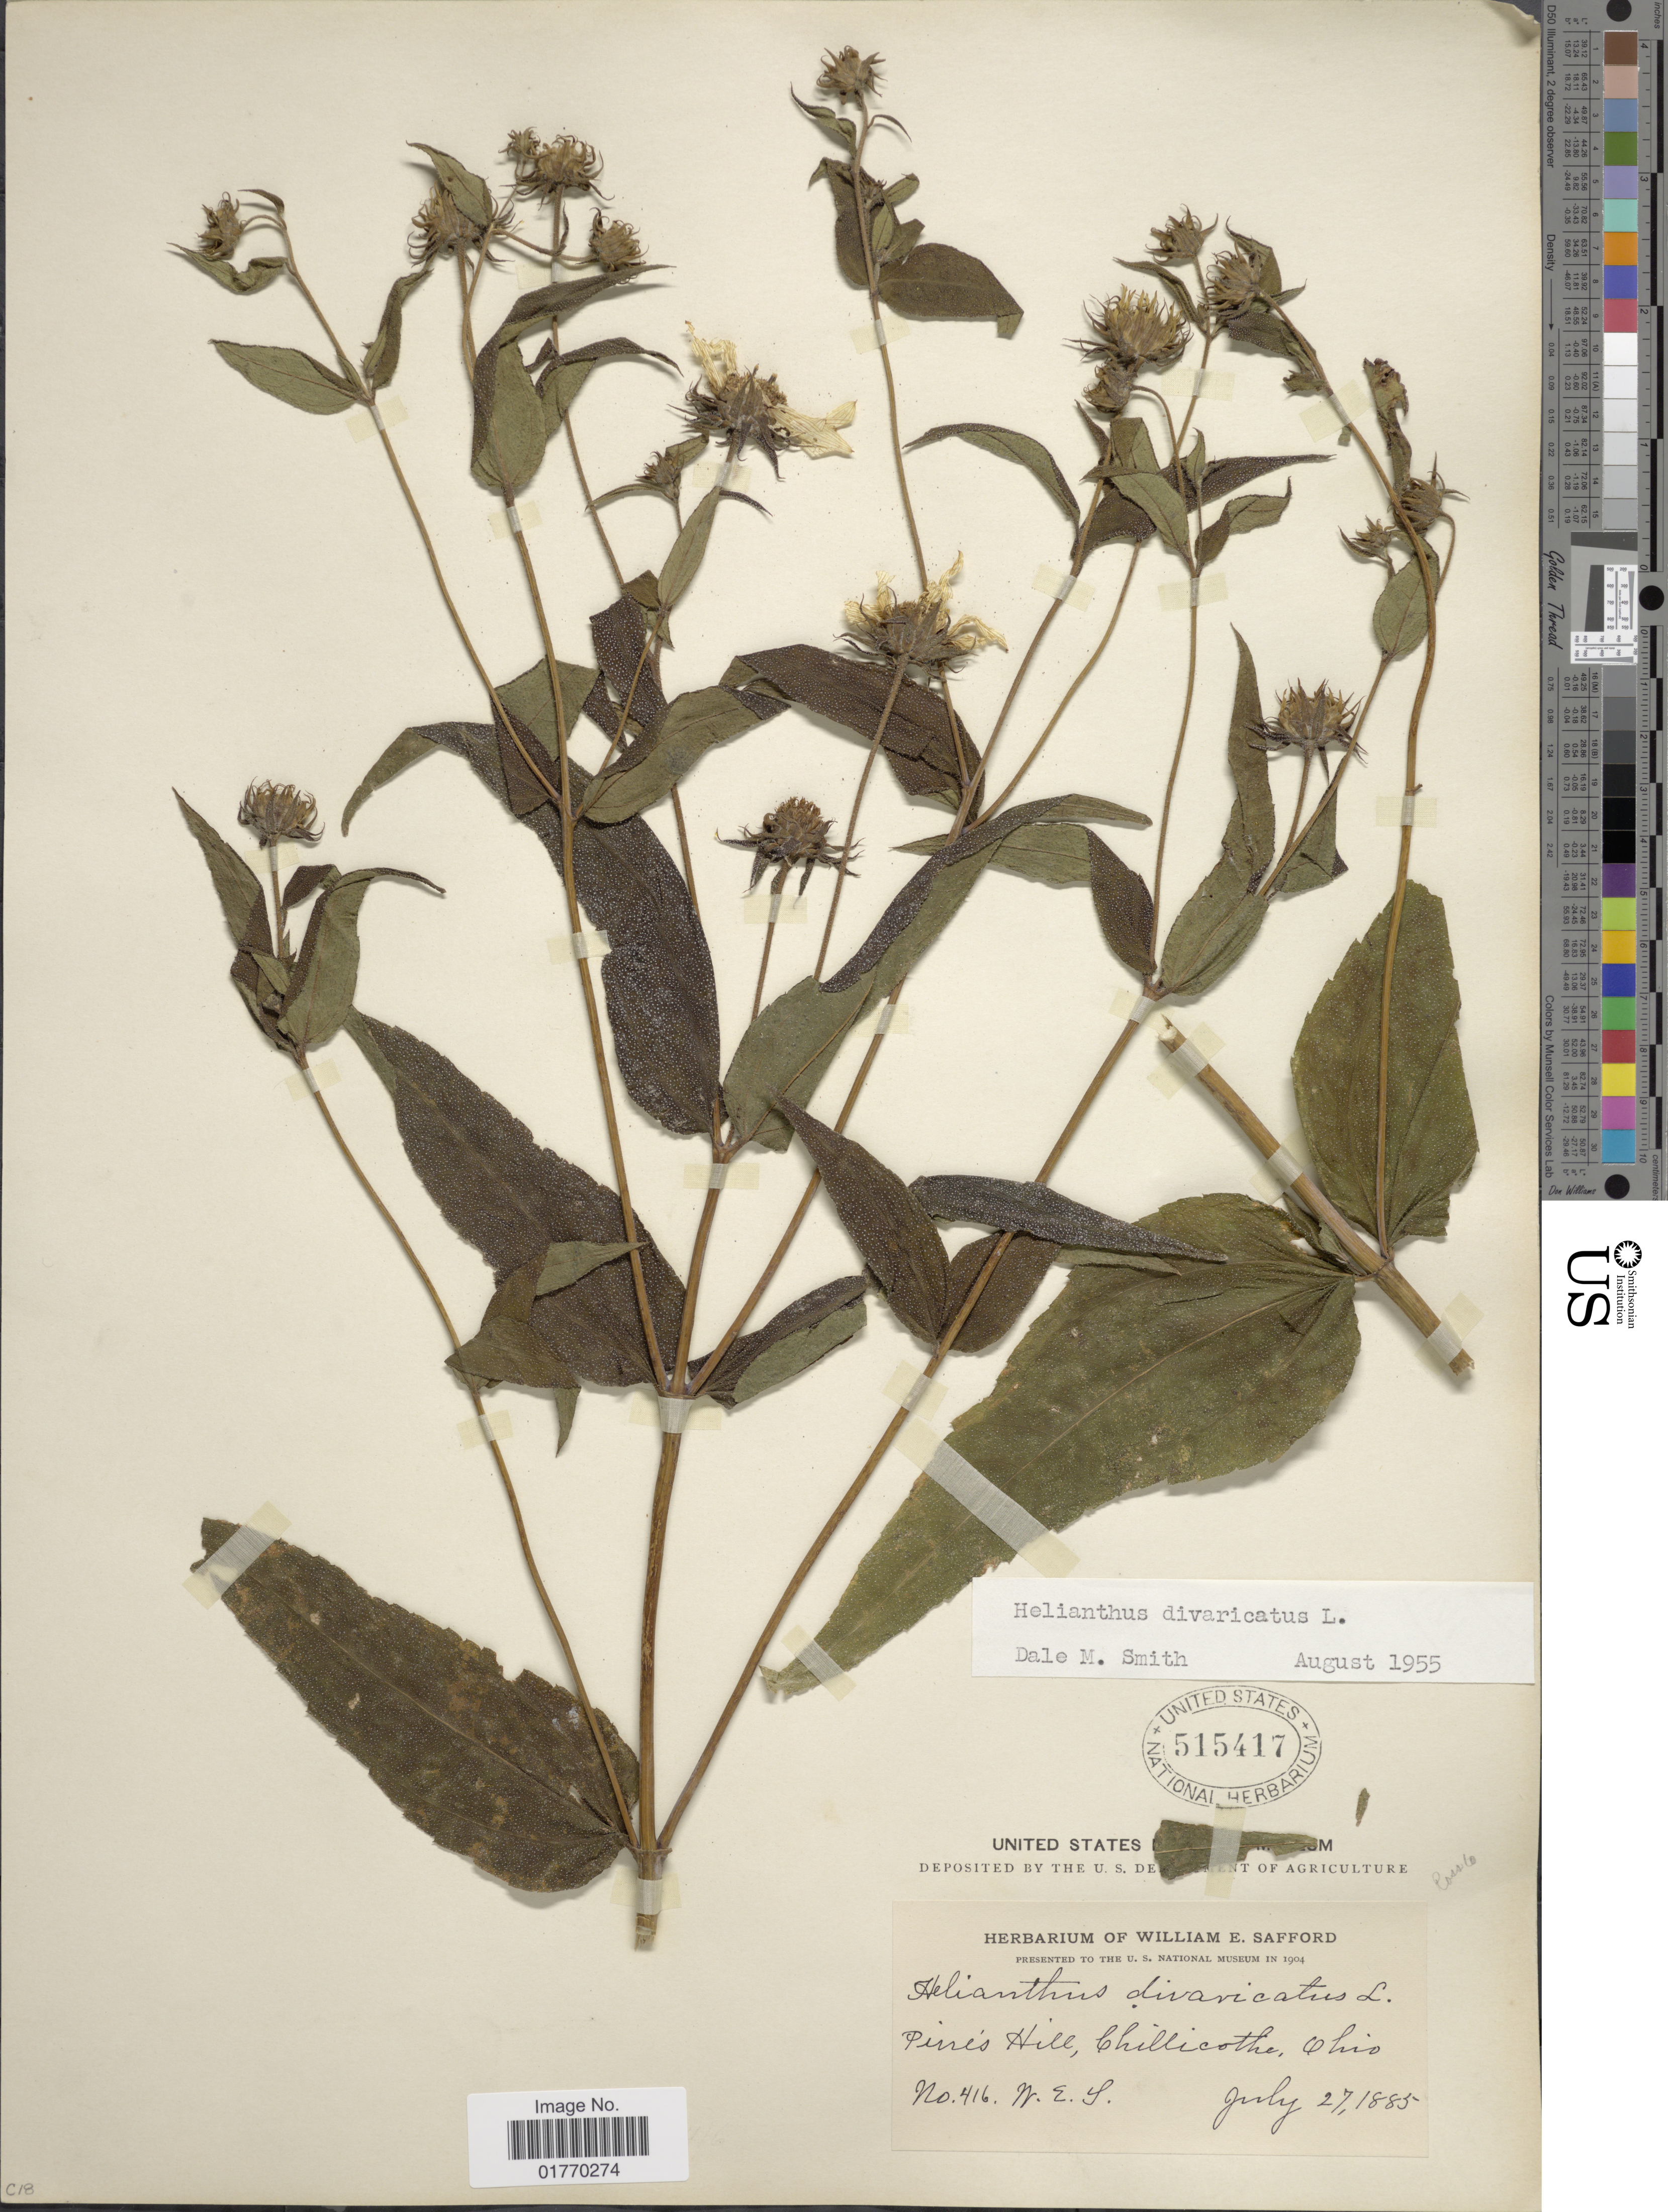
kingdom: Plantae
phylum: Tracheophyta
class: Magnoliopsida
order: Asterales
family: Asteraceae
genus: Helianthus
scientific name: Helianthus divaricatus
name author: L.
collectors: W. E. Safford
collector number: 416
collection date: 1885-07-27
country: United States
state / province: Ohio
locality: Pines Hill, Chillicothe, Ohio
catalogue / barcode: US 515417